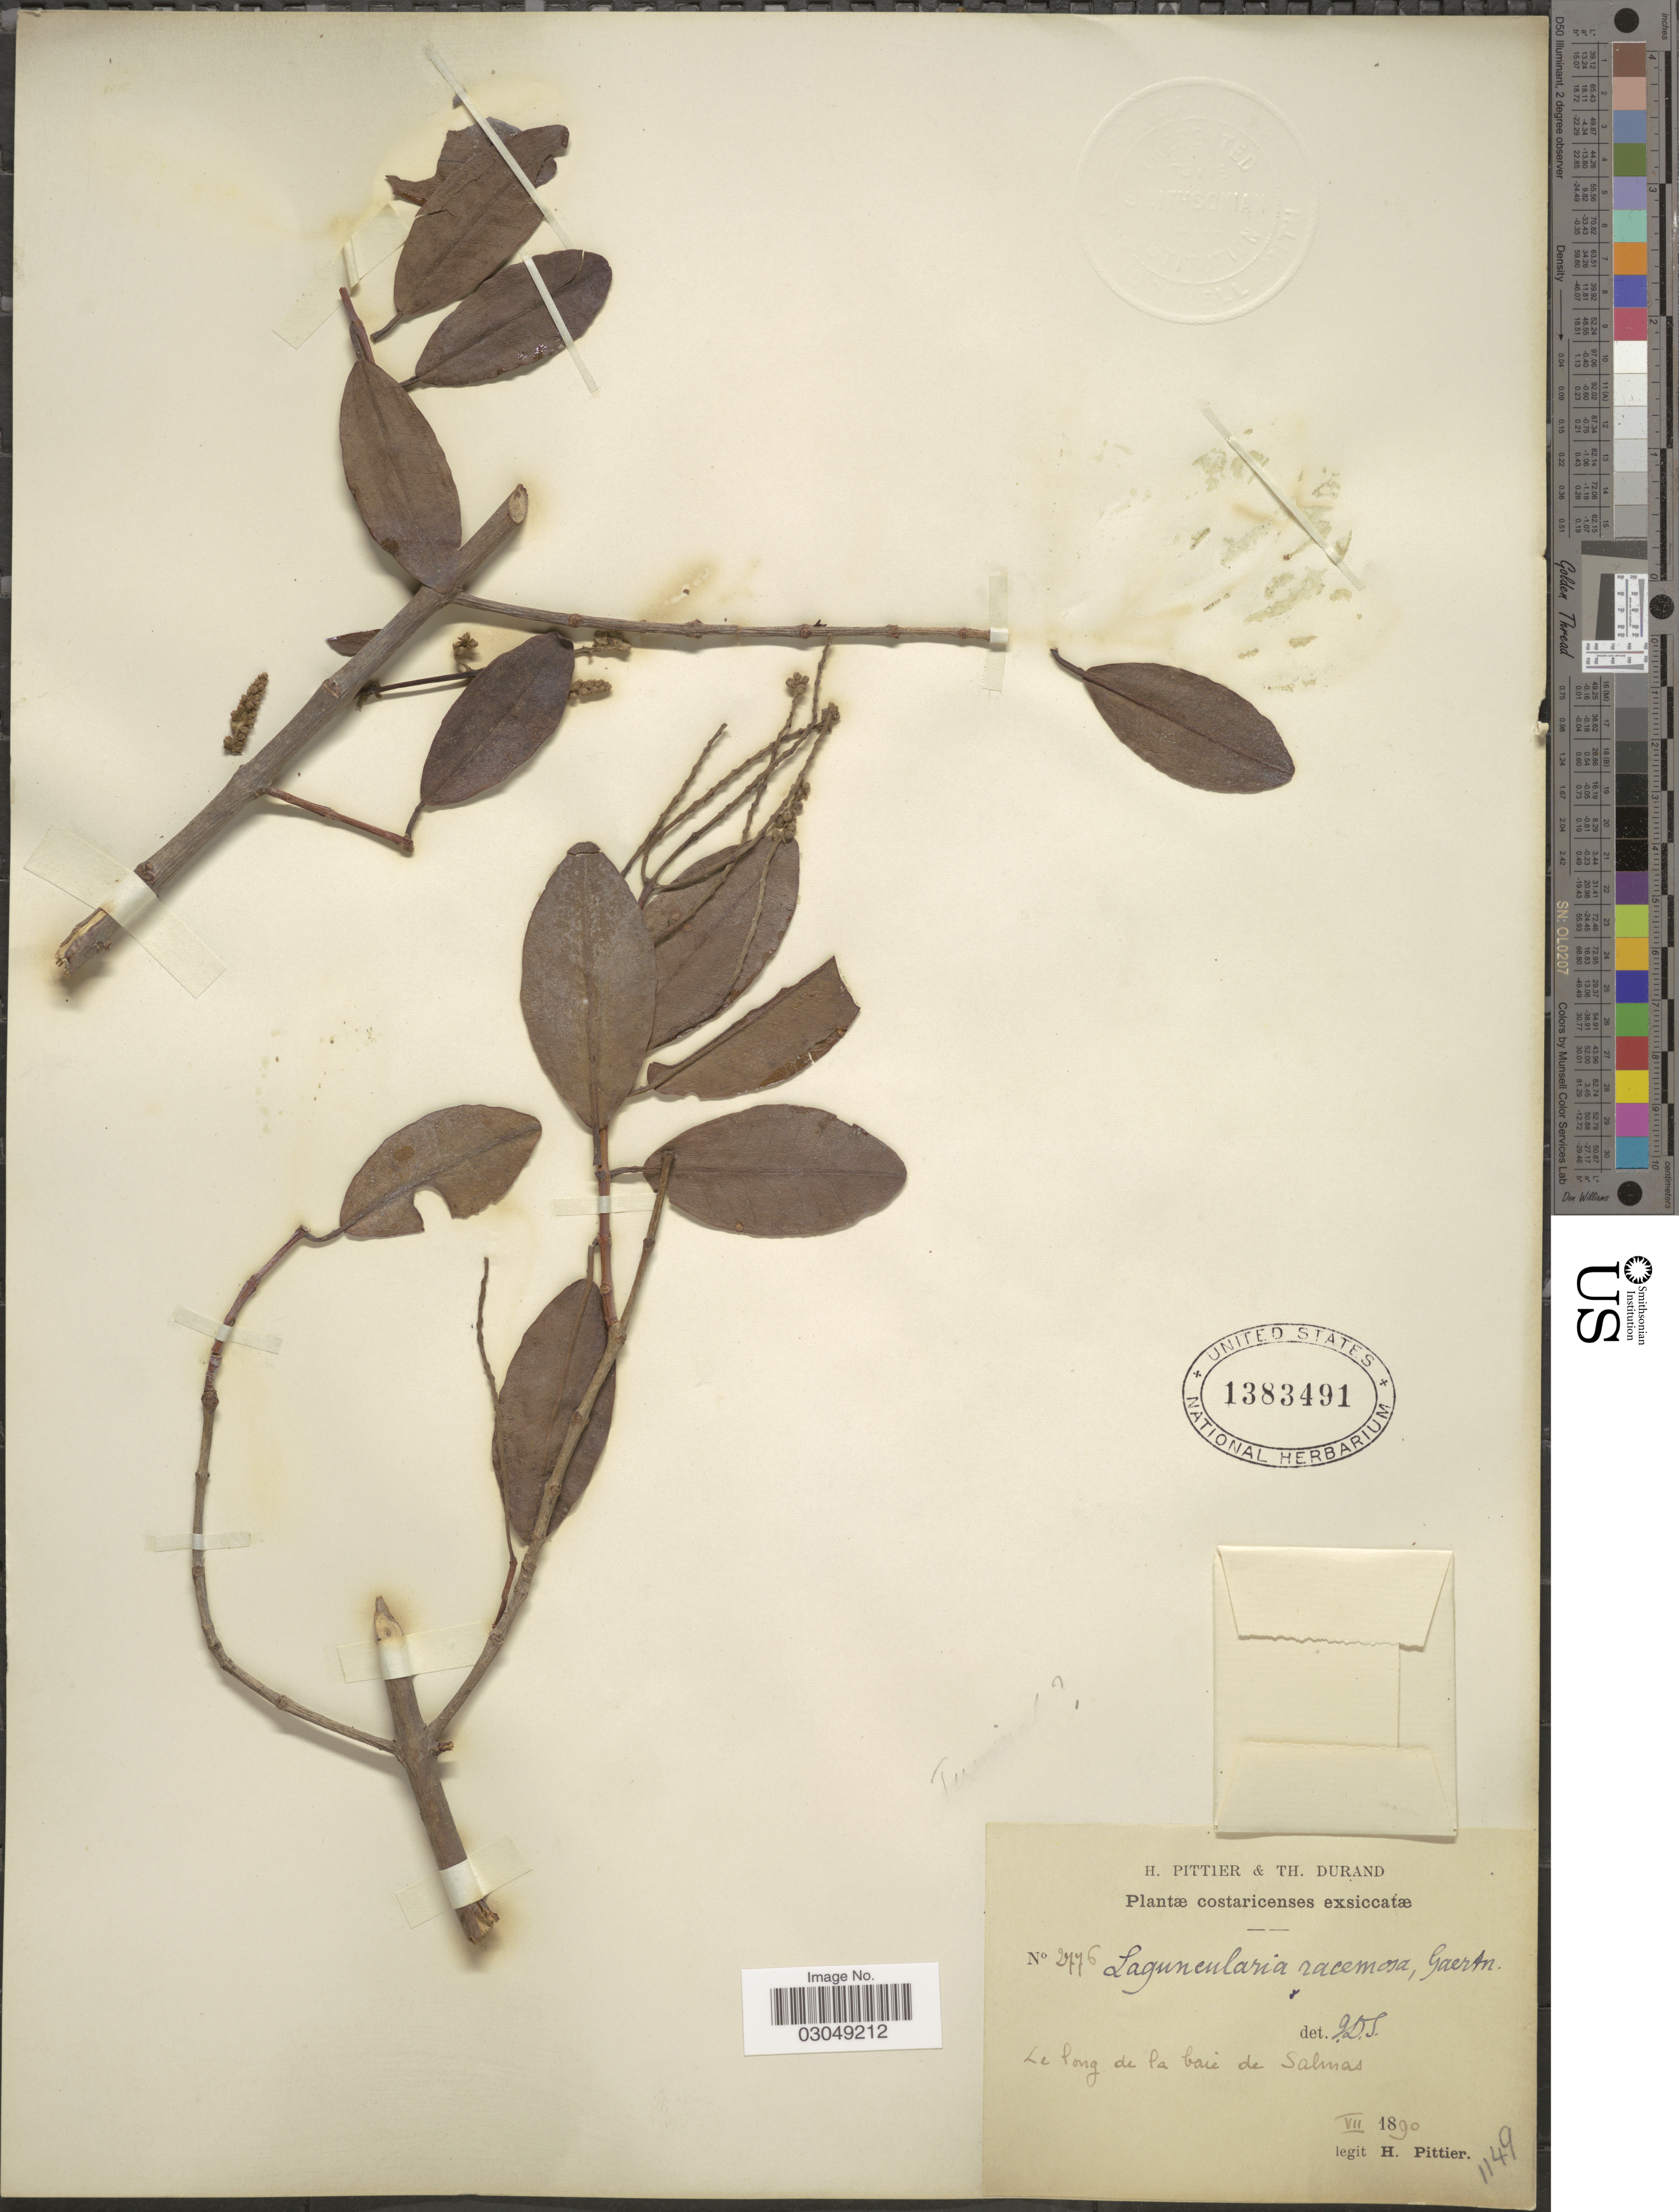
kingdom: Plantae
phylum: Tracheophyta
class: Magnoliopsida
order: Myrtales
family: Combretaceae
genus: Laguncularia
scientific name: Laguncularia racemosa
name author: (L.) C.F. Gaertn.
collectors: H. F. Pittier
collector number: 2776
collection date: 1890-07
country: Costa Rica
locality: Le long de la baie de Salinas.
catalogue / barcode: US 1383491